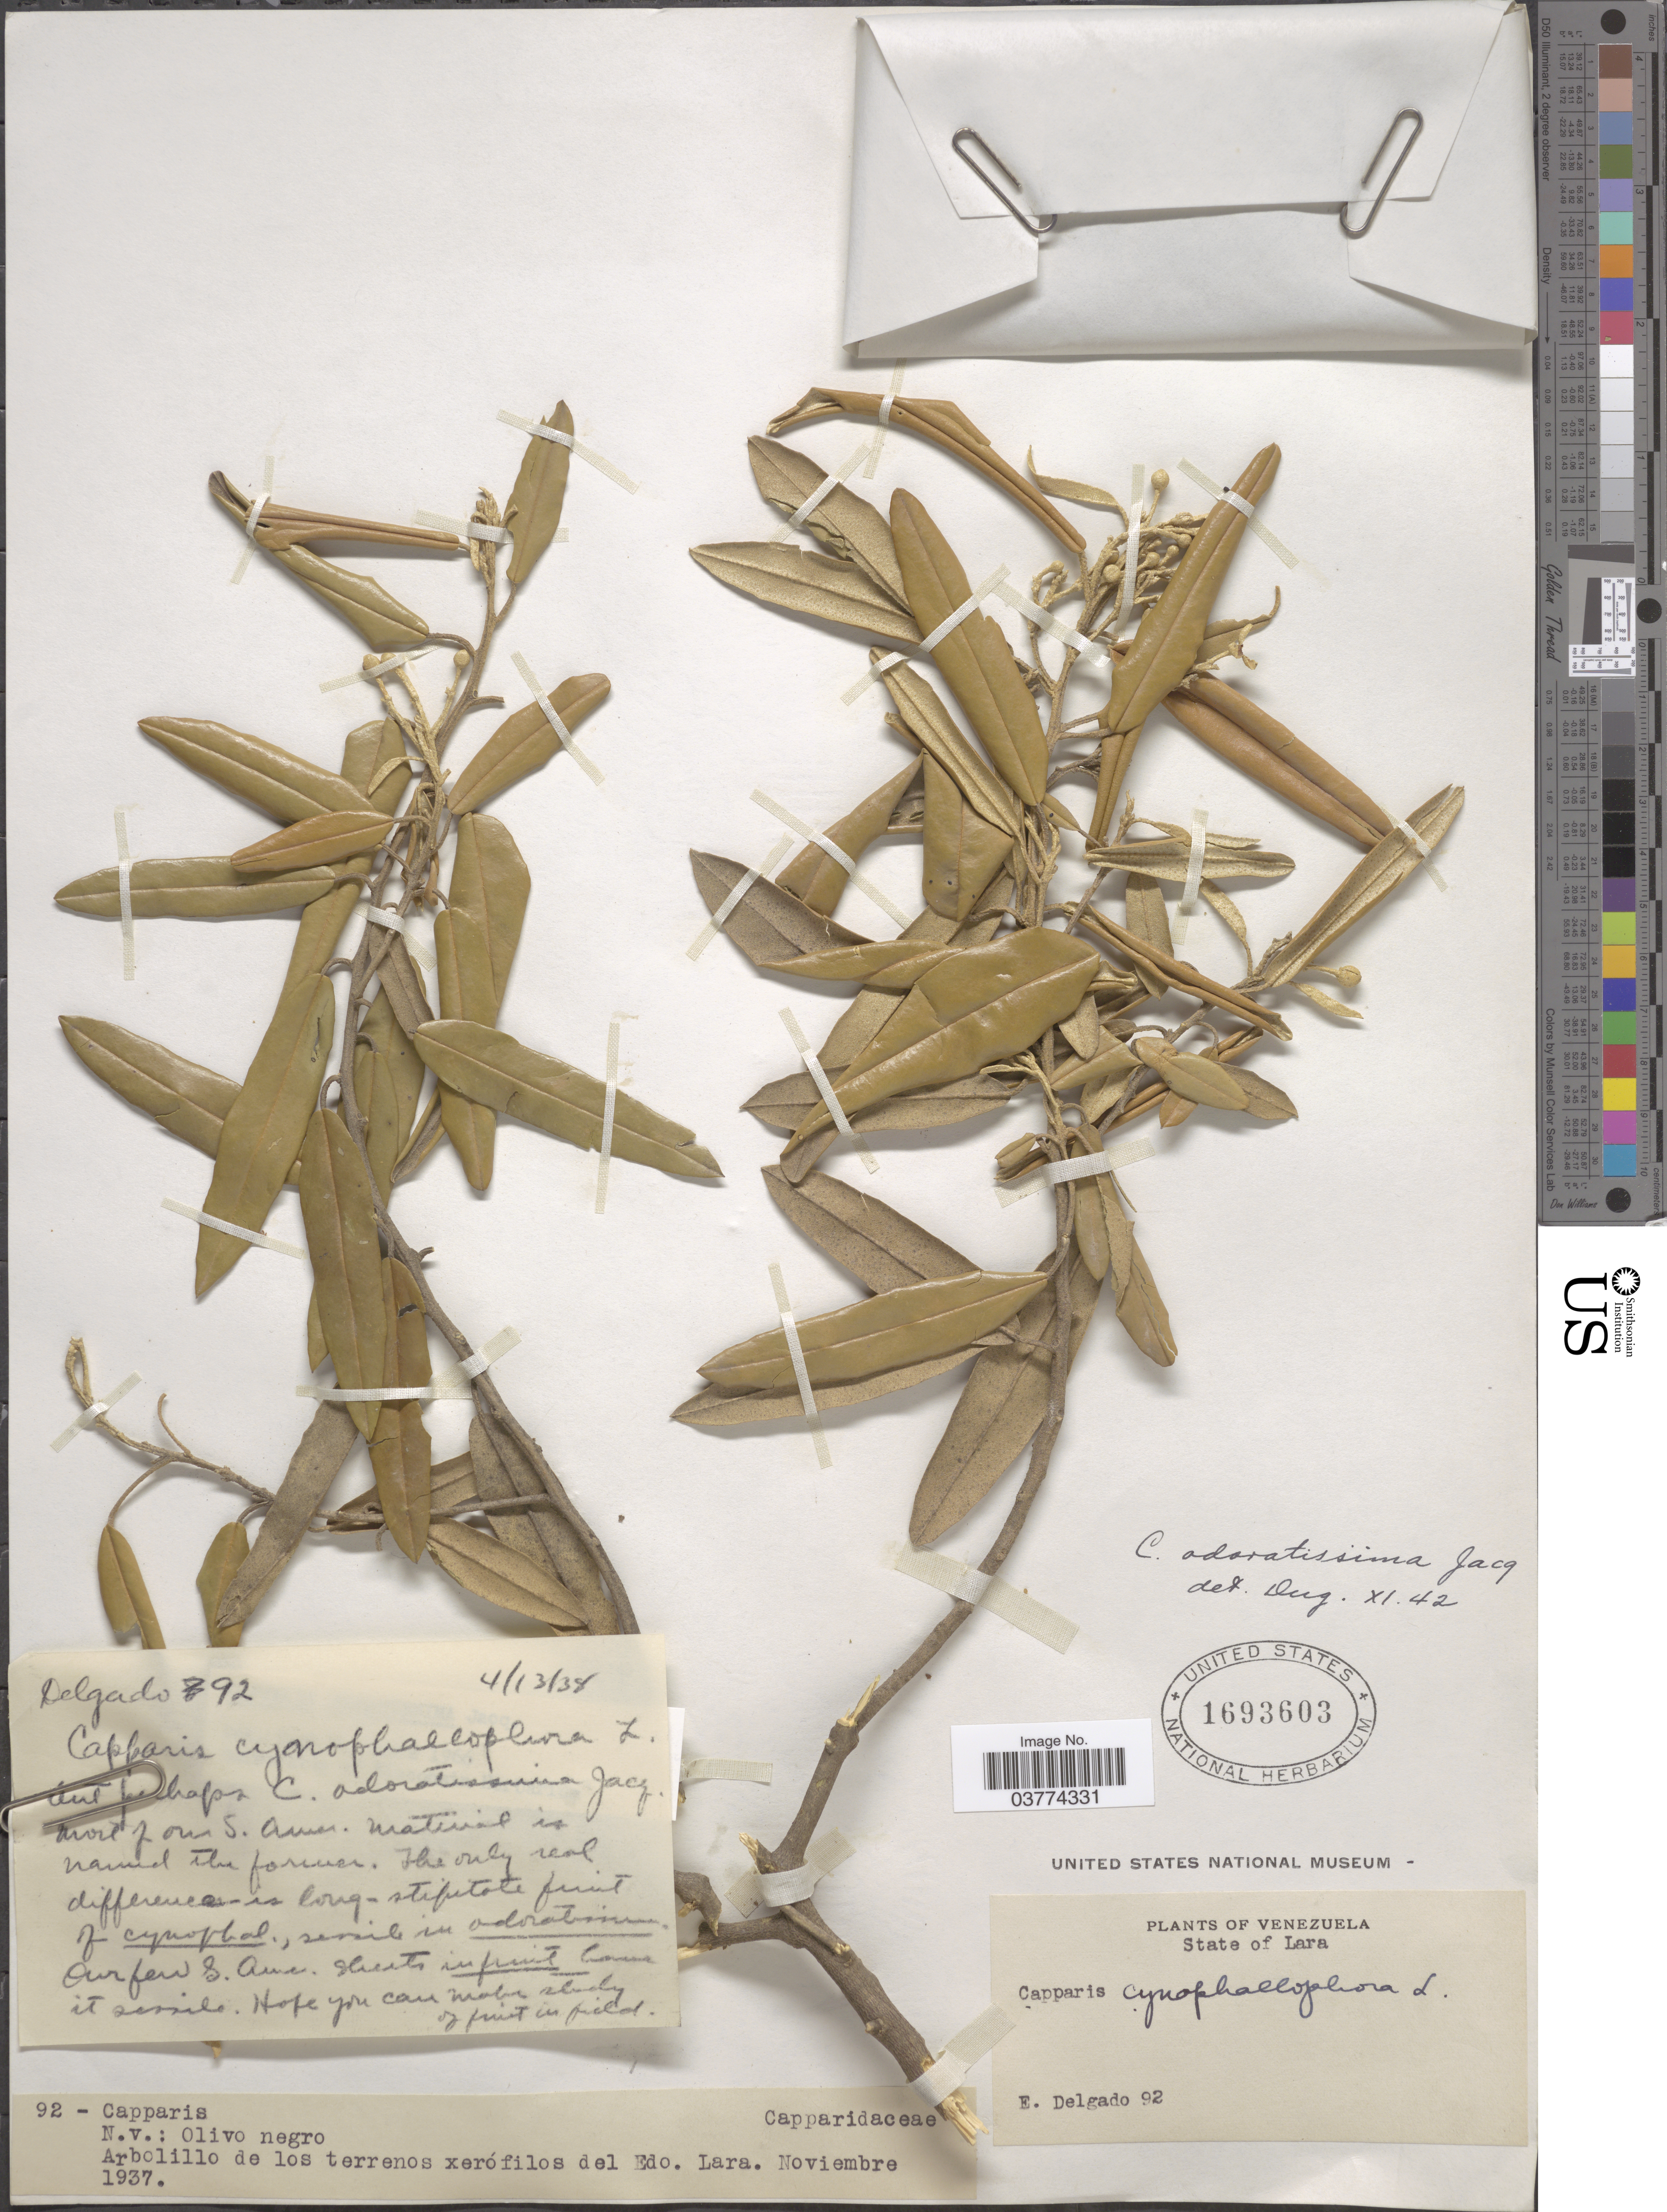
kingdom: Plantae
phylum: Tracheophyta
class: Magnoliopsida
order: Brassicales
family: Capparaceae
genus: Quadrella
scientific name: Quadrella odoratissima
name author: (Jacq.) Hutch.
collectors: E. Delgado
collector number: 92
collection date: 1937-11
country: Venezuela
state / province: Lara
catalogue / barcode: US 1693603